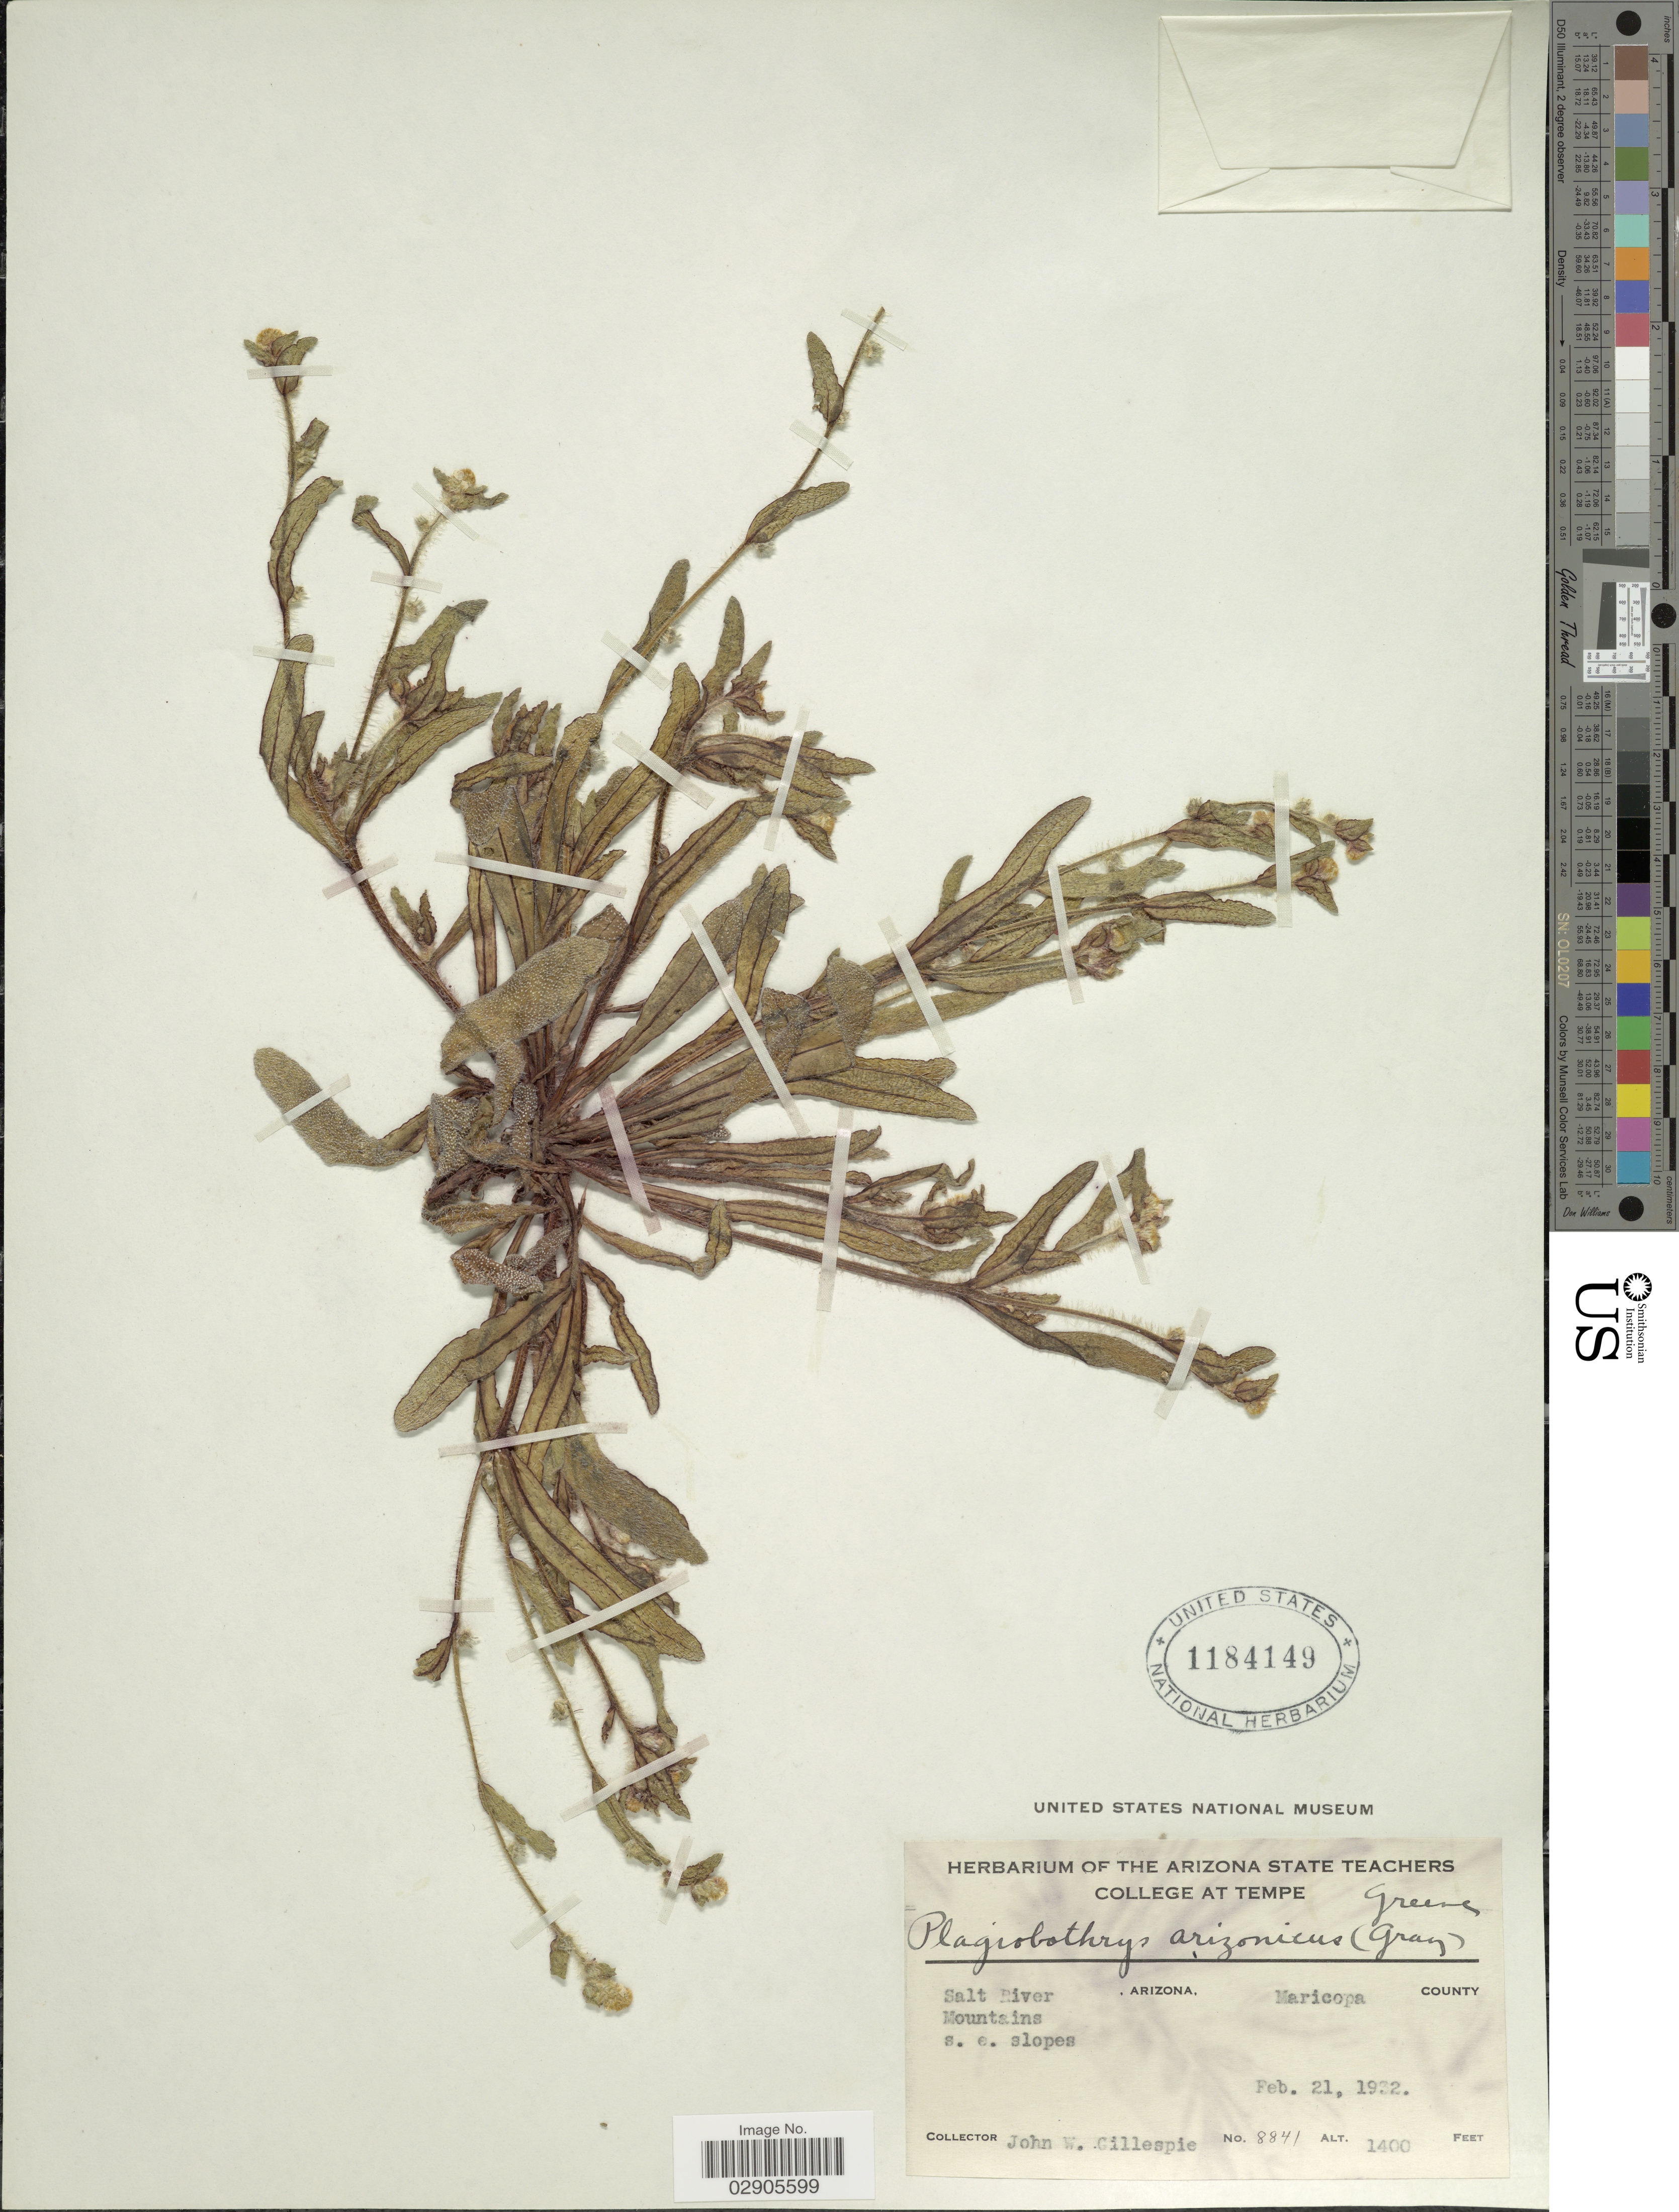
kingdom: Plantae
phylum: Tracheophyta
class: Magnoliopsida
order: Boraginales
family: Boraginaceae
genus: Plagiobothrys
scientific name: Plagiobothrys arizonicus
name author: (A. Gray) Greene ex A. Gray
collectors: J. W. Gillespie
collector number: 8841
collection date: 1932-02-21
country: United States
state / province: Arizona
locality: Salt River Mountains, s.e. slopes. Maricopa County.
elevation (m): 427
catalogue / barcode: US 1184149